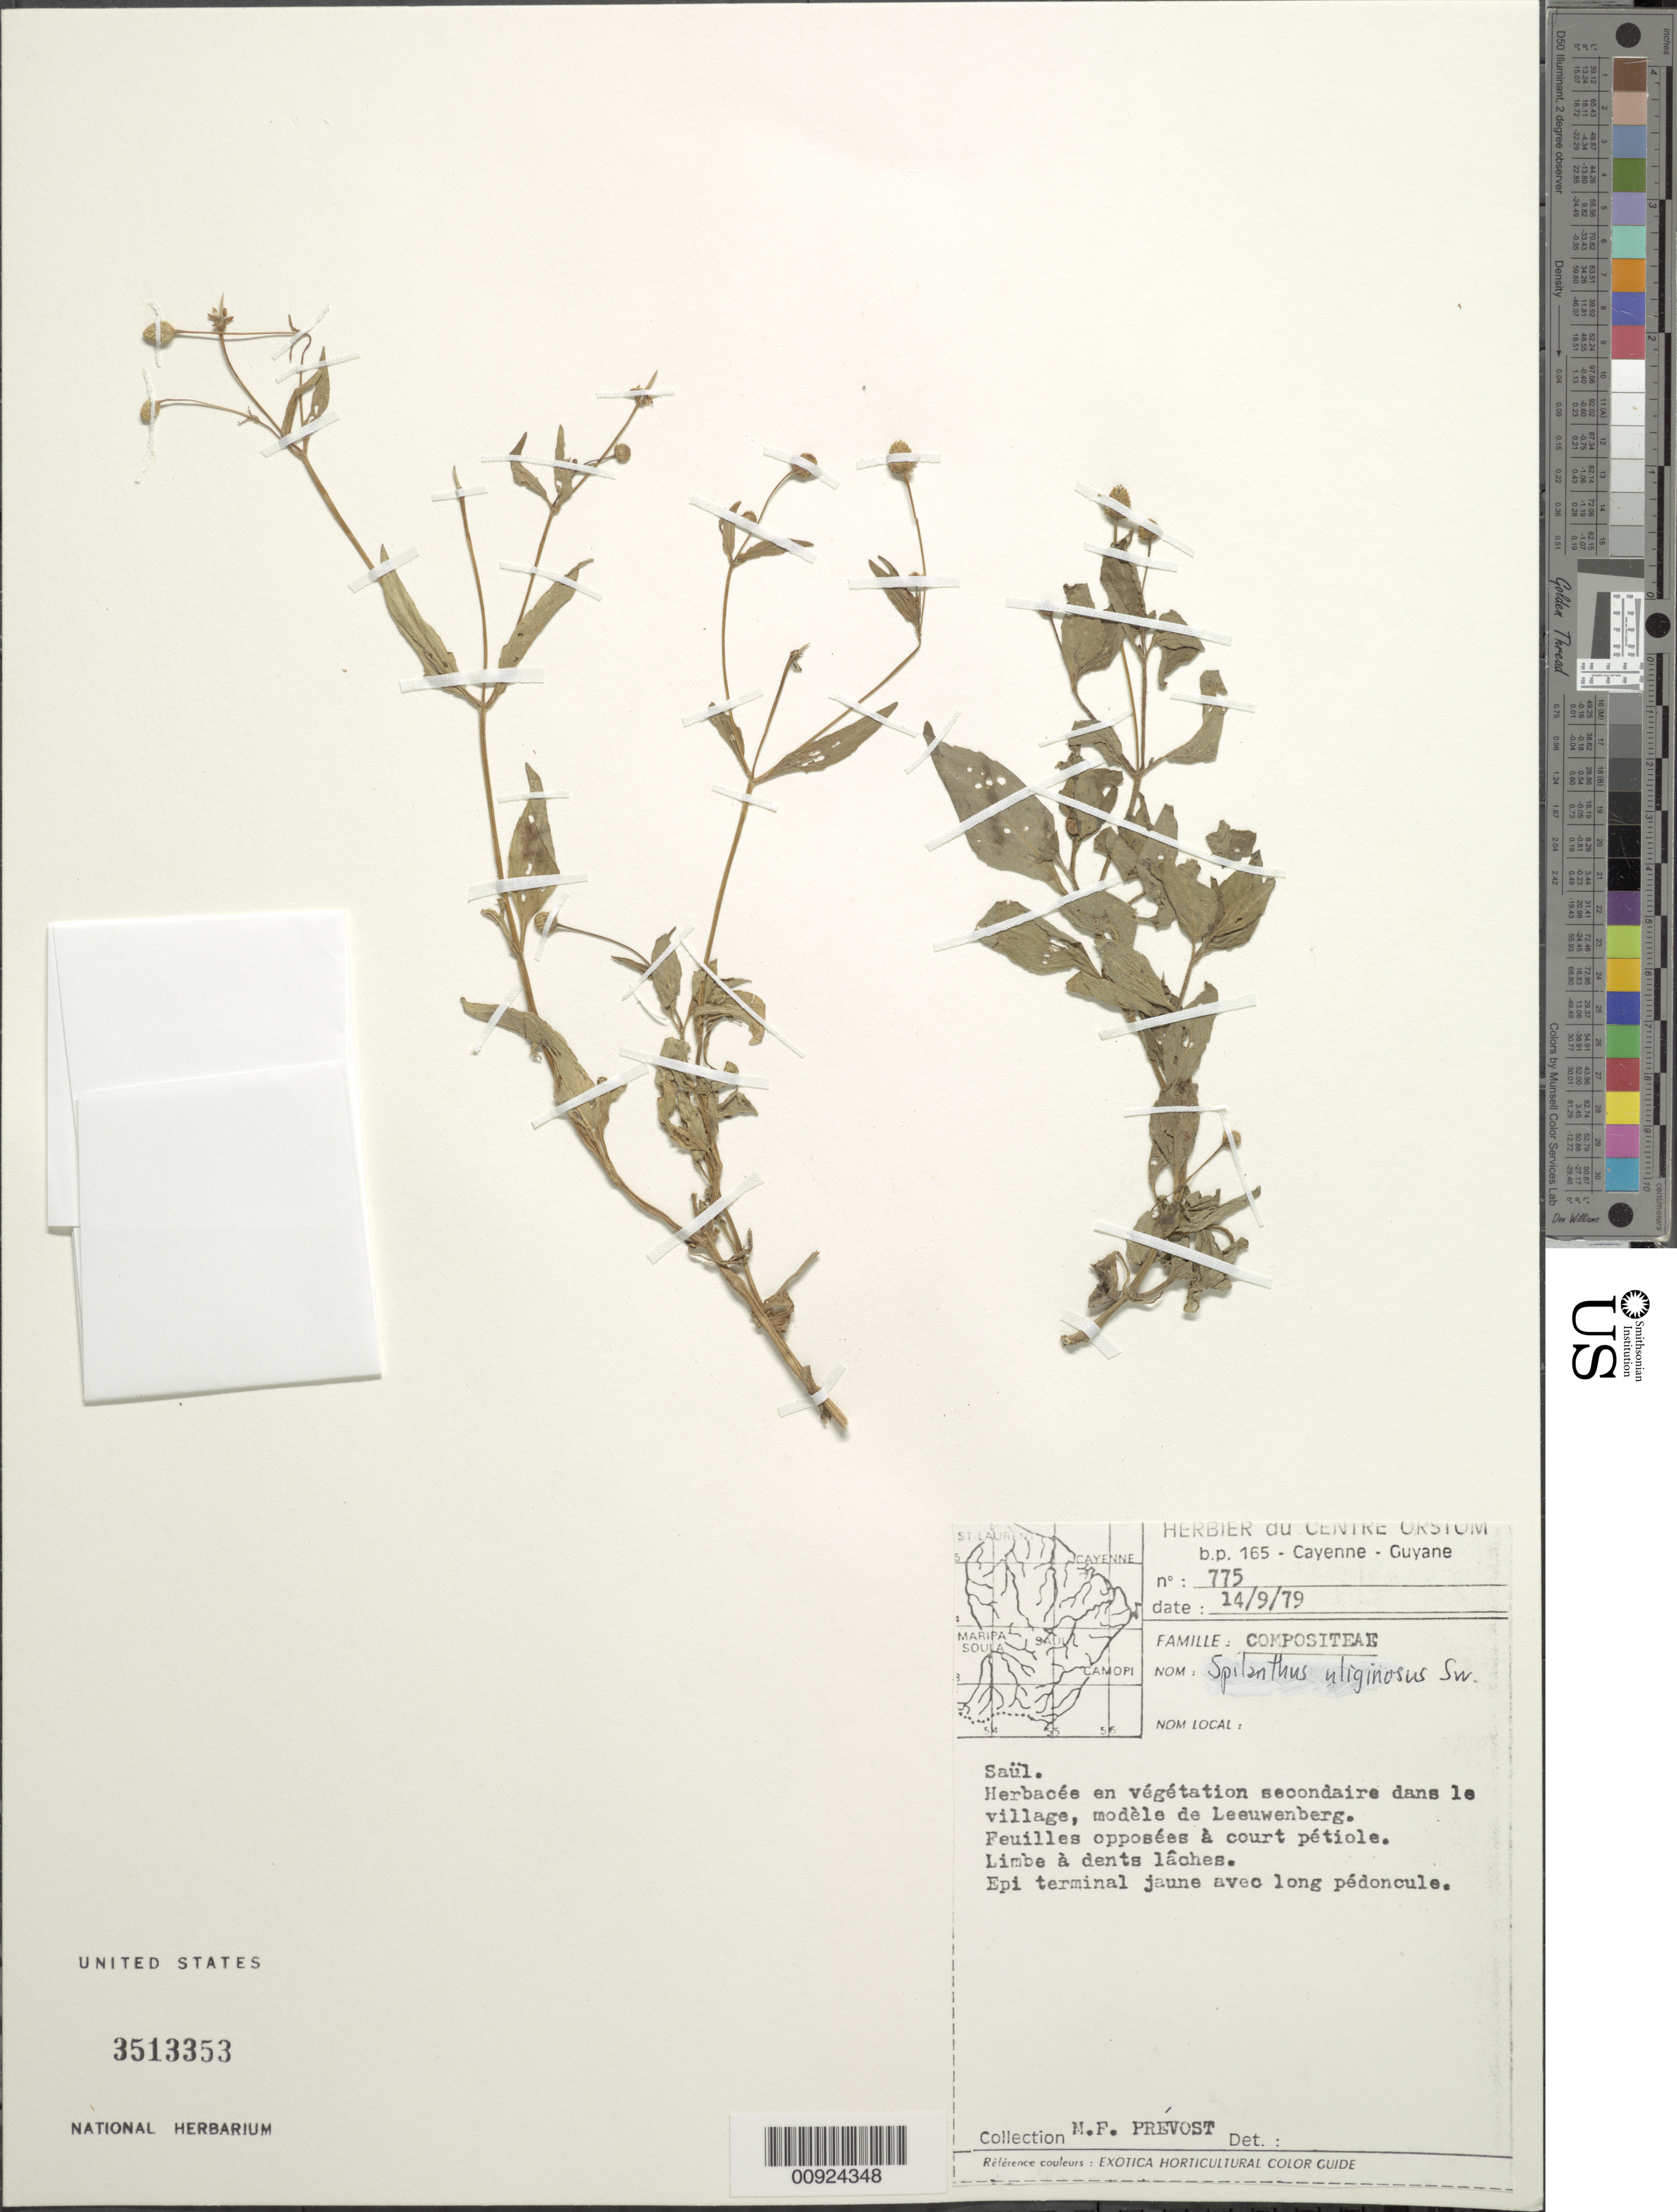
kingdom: Plantae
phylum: Tracheophyta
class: Magnoliopsida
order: Asterales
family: Asteraceae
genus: Spilanthes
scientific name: Spilanthes uliginosa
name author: Sw.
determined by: Robinson, Harold E., (US)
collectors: M.-F. Prévost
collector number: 775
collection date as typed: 14-Sep-79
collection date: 1979-09-14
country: French Guiana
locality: Saül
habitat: Végétation secondaire, dans le village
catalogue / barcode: US 3513353